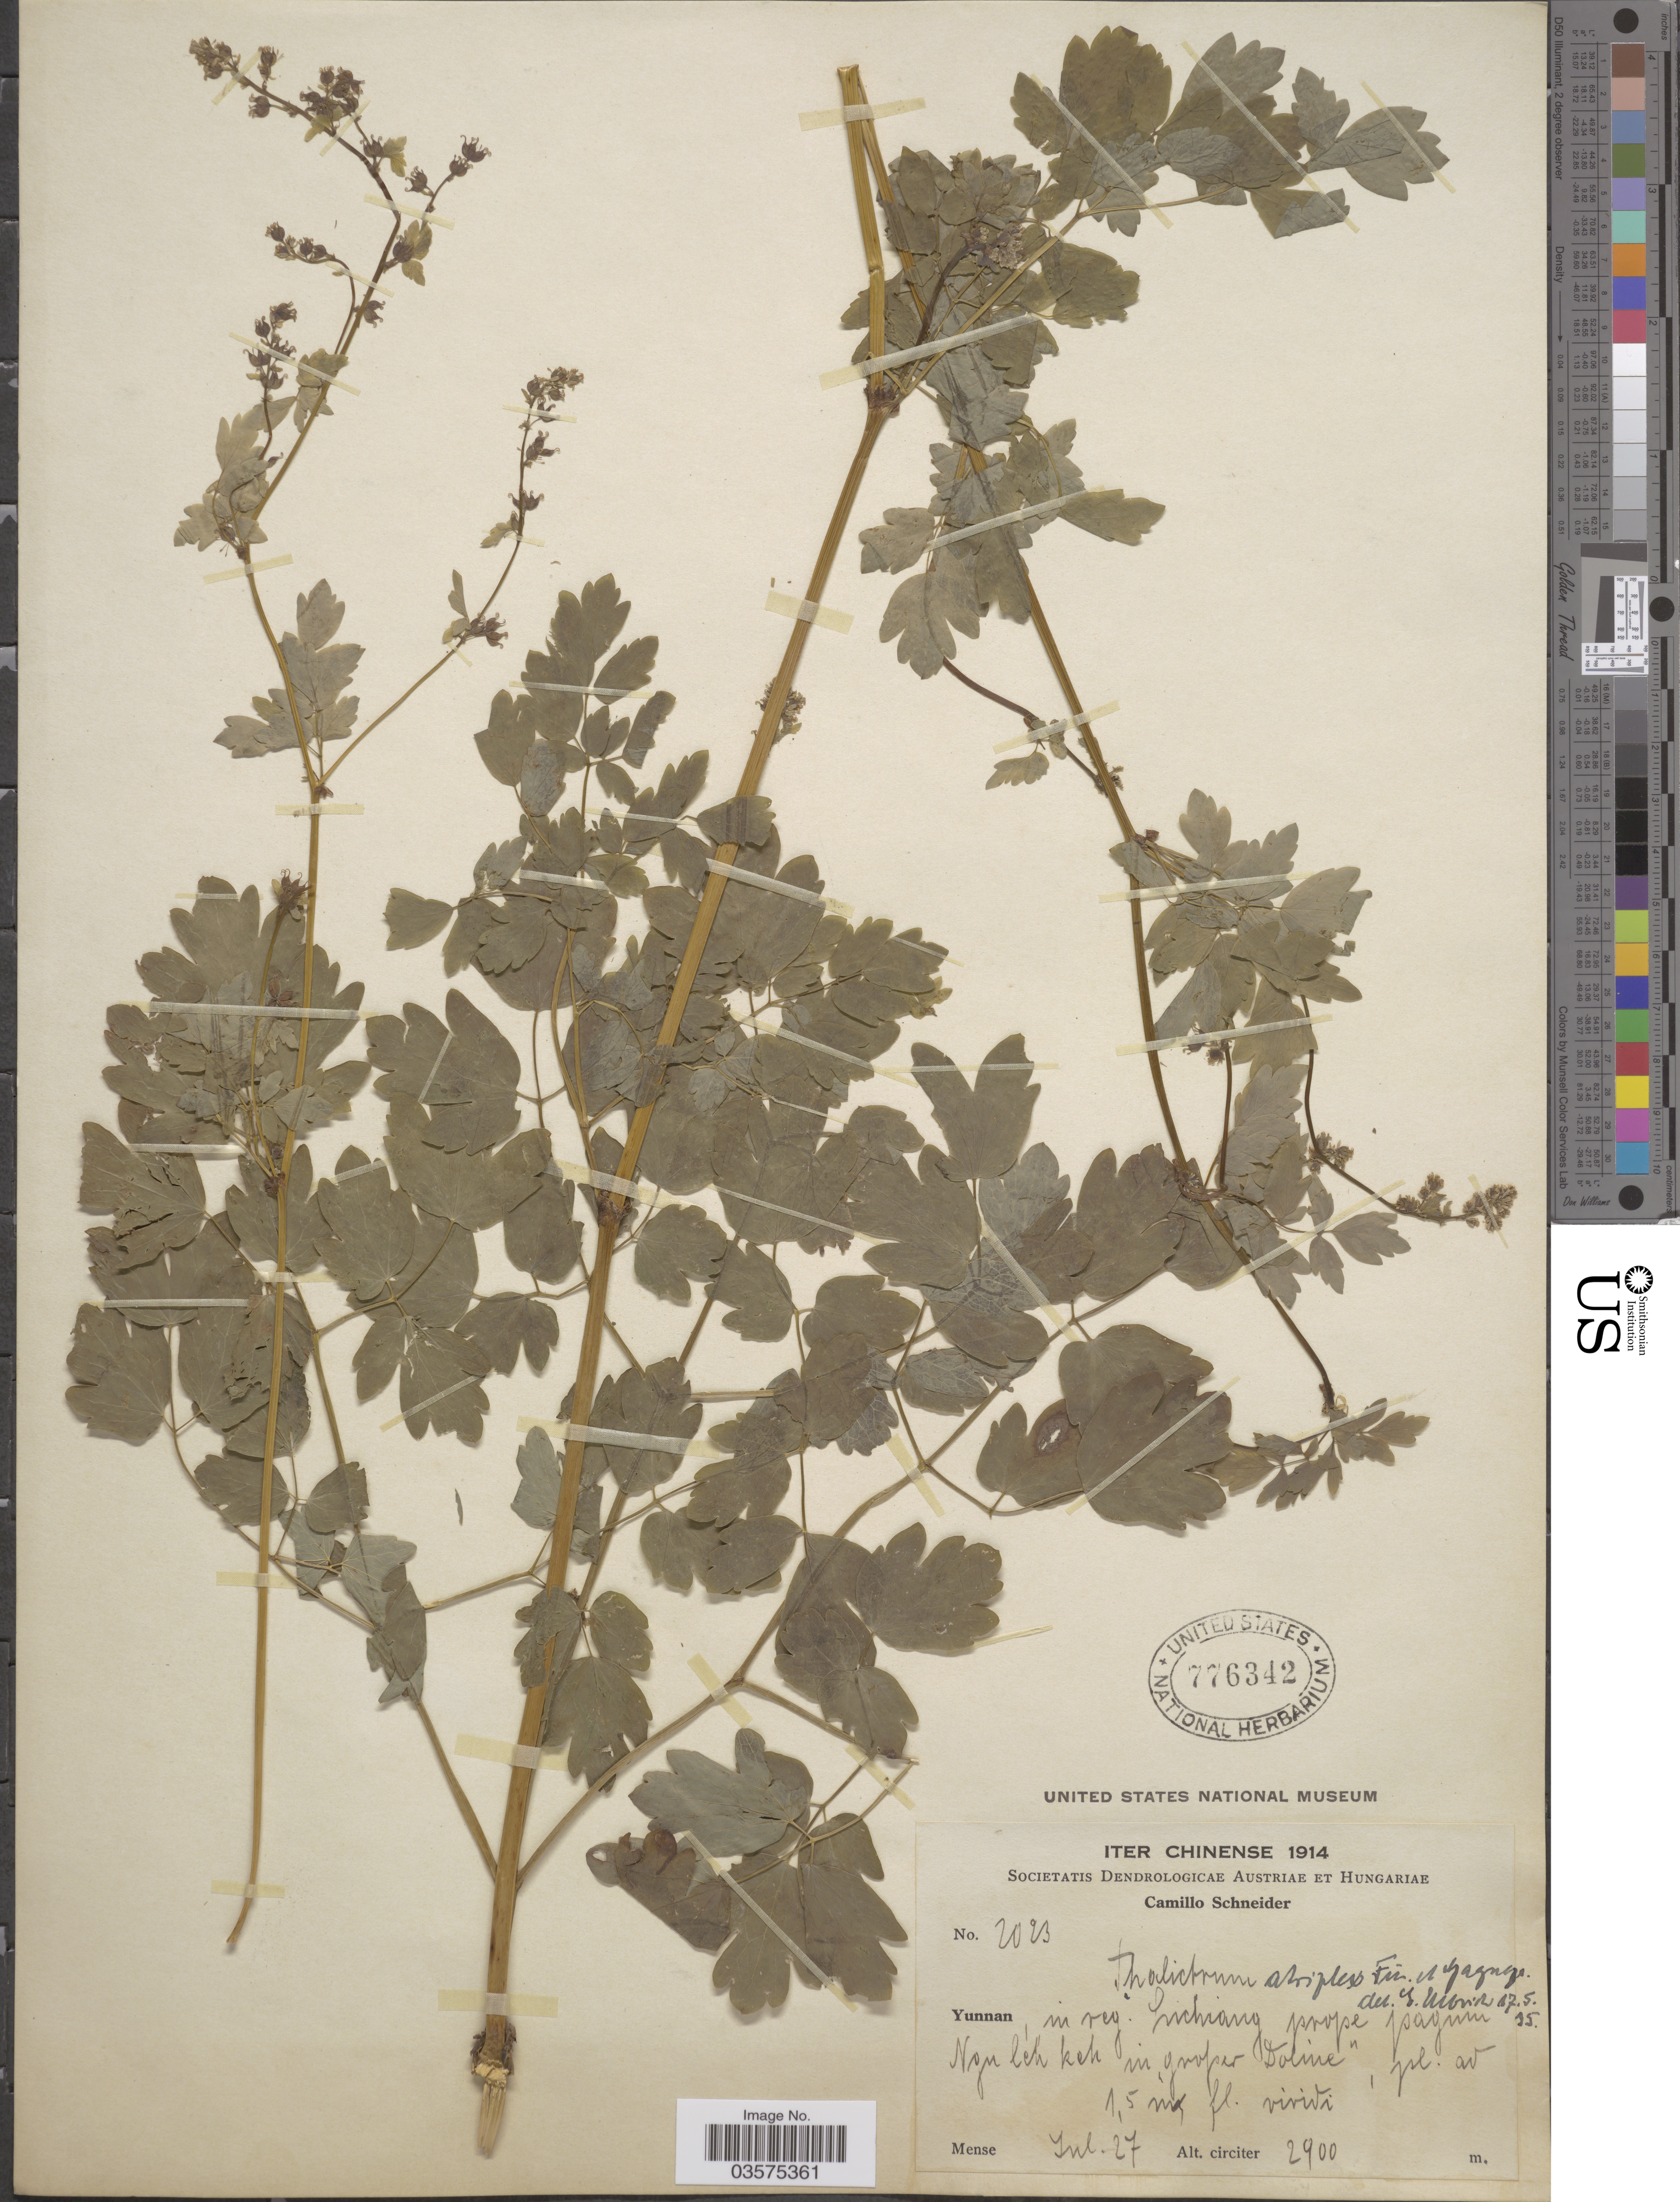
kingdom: Plantae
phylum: Tracheophyta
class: Magnoliopsida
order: Ranunculales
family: Ranunculaceae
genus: Thalictrum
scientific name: Thalictrum atriplex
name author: Finet & Gagnep.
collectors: C. K. Schneider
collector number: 2023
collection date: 1914-07-27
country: China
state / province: Yunnan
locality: In reg. Lichiang prope pagum Ngu lék kek in groper Doline. [interpreted]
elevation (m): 2900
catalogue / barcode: US 776342